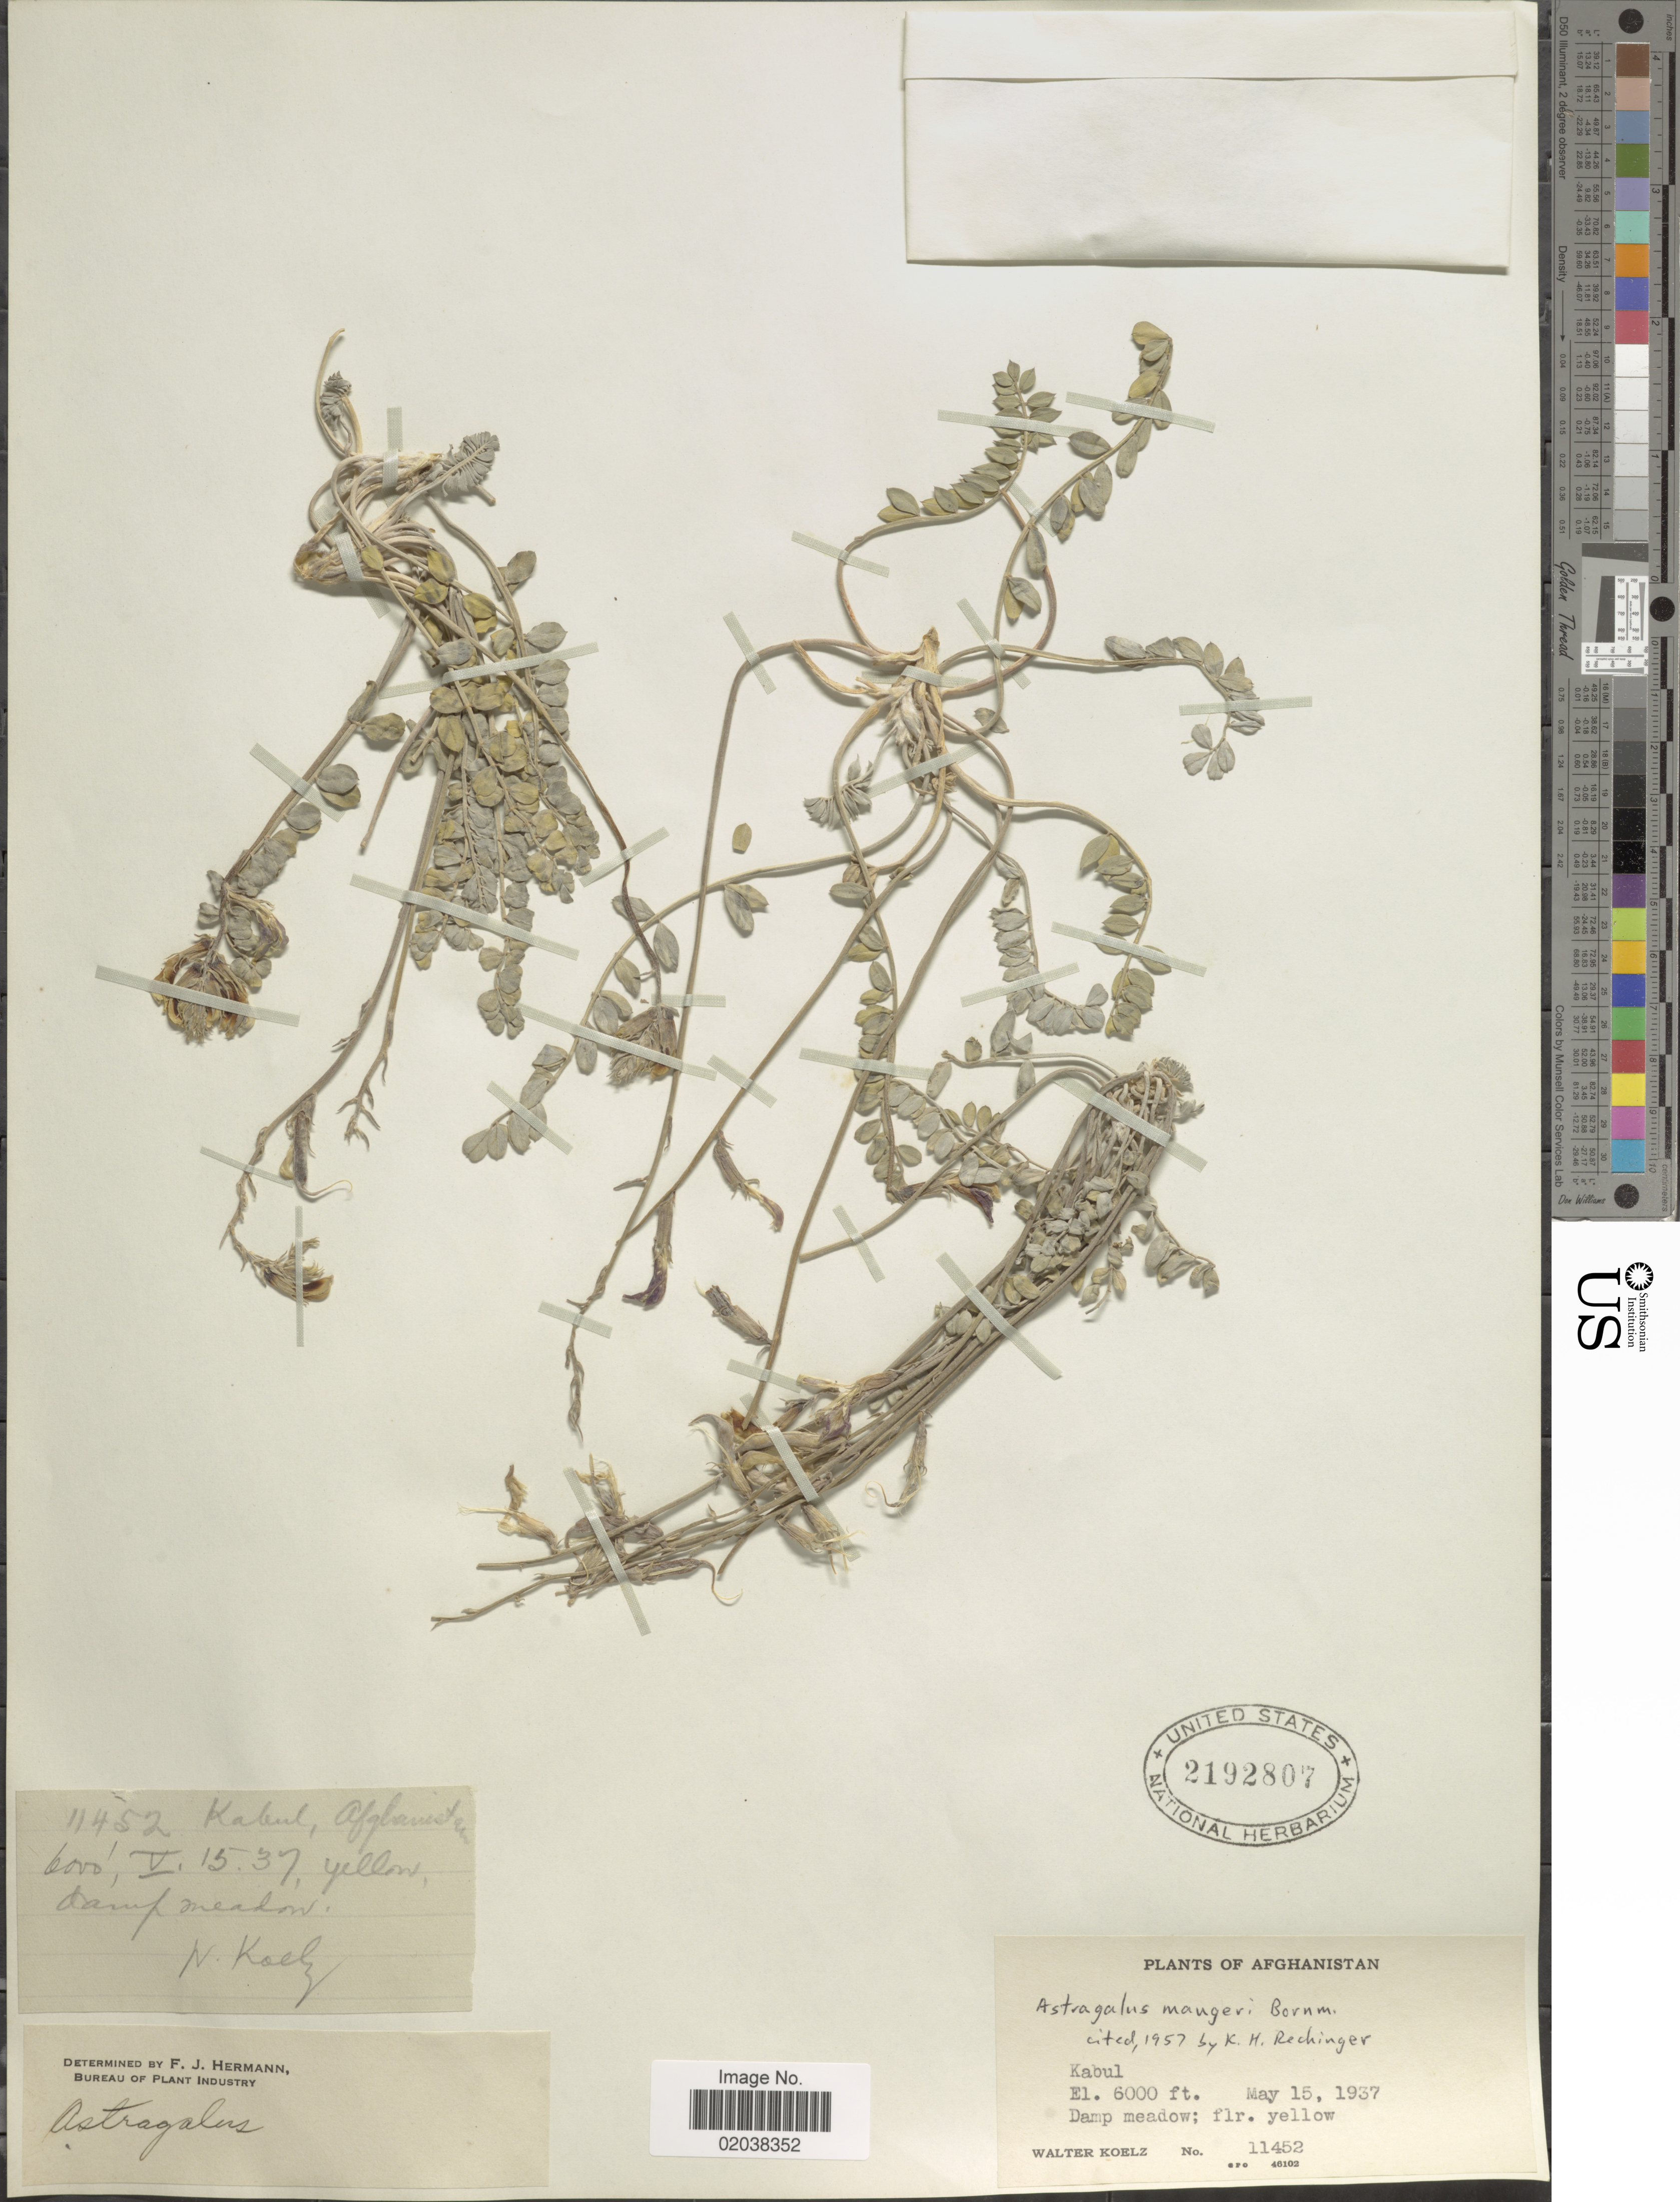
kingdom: Plantae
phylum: Tracheophyta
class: Magnoliopsida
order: Fabales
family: Fabaceae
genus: Astragalus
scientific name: Astragalus mangeri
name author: Bornm.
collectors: W. N. Koelz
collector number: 11452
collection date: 1937-05-15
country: Afghanistan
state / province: Kabul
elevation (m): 1829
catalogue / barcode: US 2192807